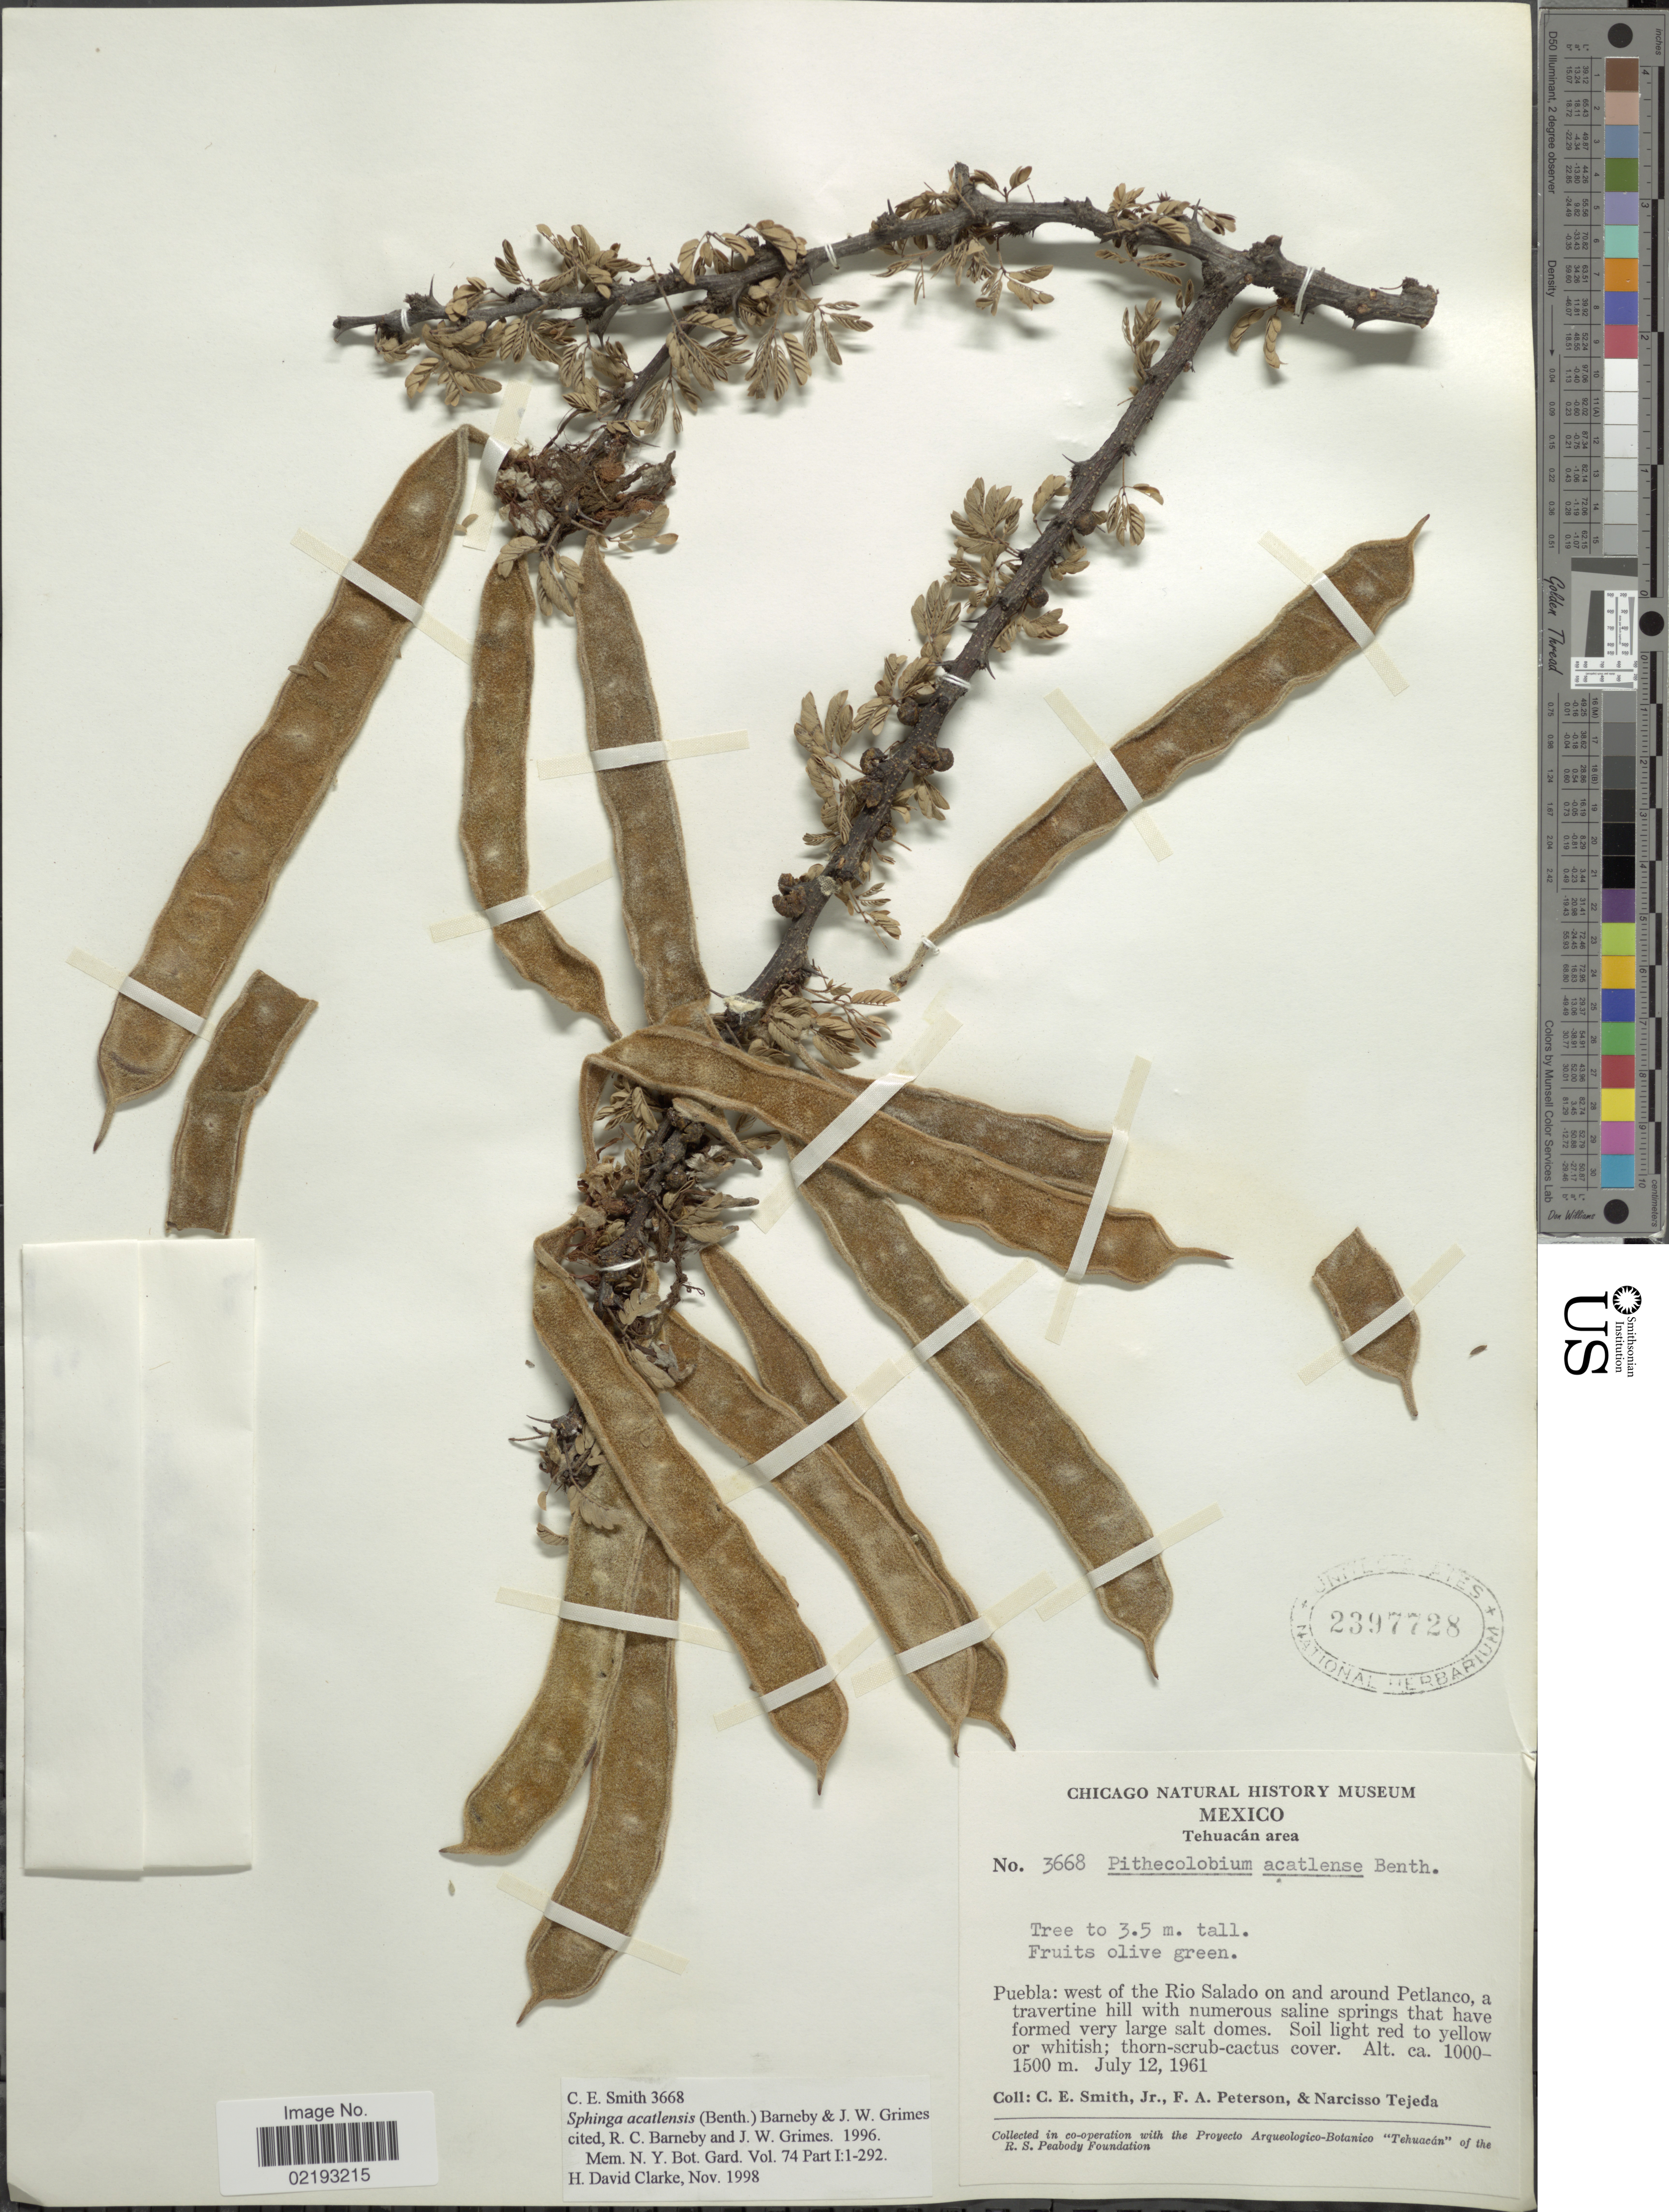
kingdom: Plantae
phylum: Tracheophyta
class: Magnoliopsida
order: Fabales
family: Fabaceae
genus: Sphinga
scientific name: Sphinga acatlensis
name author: (Benth.) Barneby & J.W. Grimes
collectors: C. E. Smith Jr., F. A. Peterson & N. Tejeda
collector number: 3668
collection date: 1961-07-12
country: Mexico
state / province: Puebla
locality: Tehuacán area, west of the Rio Salado and around Petlanco, a travertine hill with numerous saline springs that have formed very large salt domes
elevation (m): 1000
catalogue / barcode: US 2397728